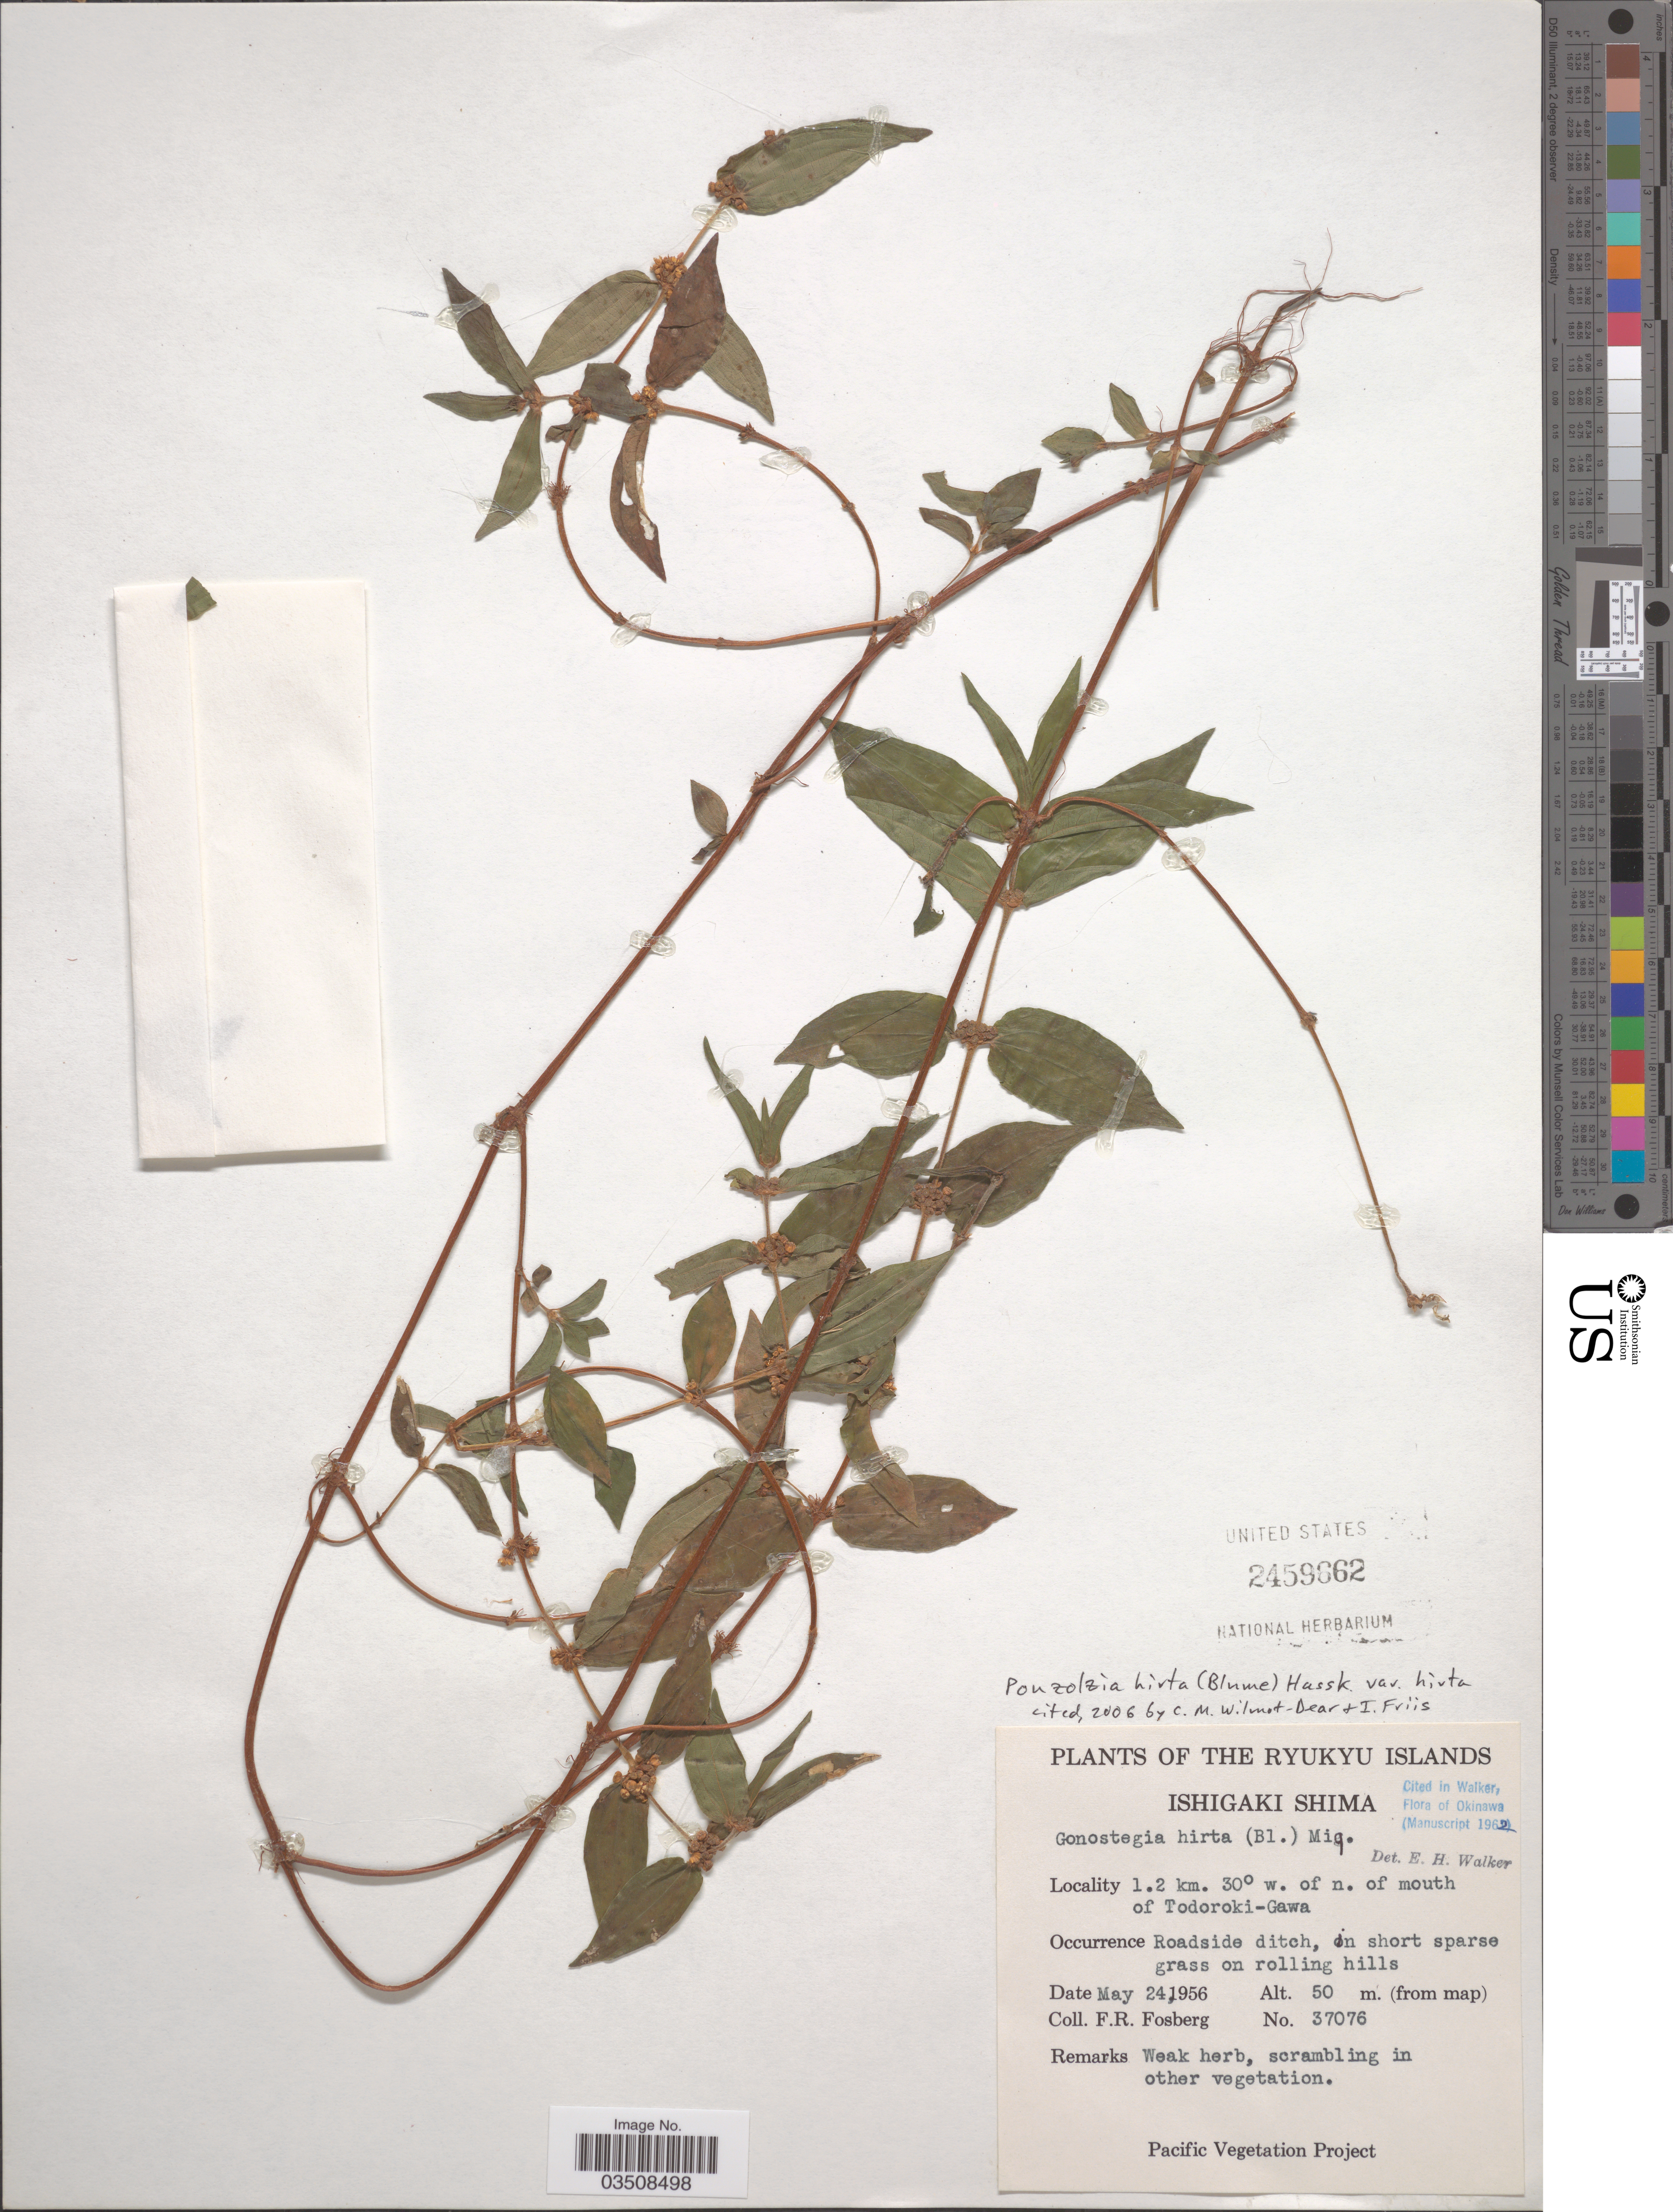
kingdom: Plantae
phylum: Tracheophyta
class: Magnoliopsida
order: Rosales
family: Urticaceae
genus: Gonostegia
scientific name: Gonostegia triandra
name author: (Blume) Miq.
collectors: F. R. Fosberg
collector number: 37076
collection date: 1956-05-24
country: Japan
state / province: Okinawa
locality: The Ryukyu Islands. Ishigaki Shima. 1.2 km. 30º w. of n. of mouth of Todoroki-Gawa.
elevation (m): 50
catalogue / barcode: US 2459662